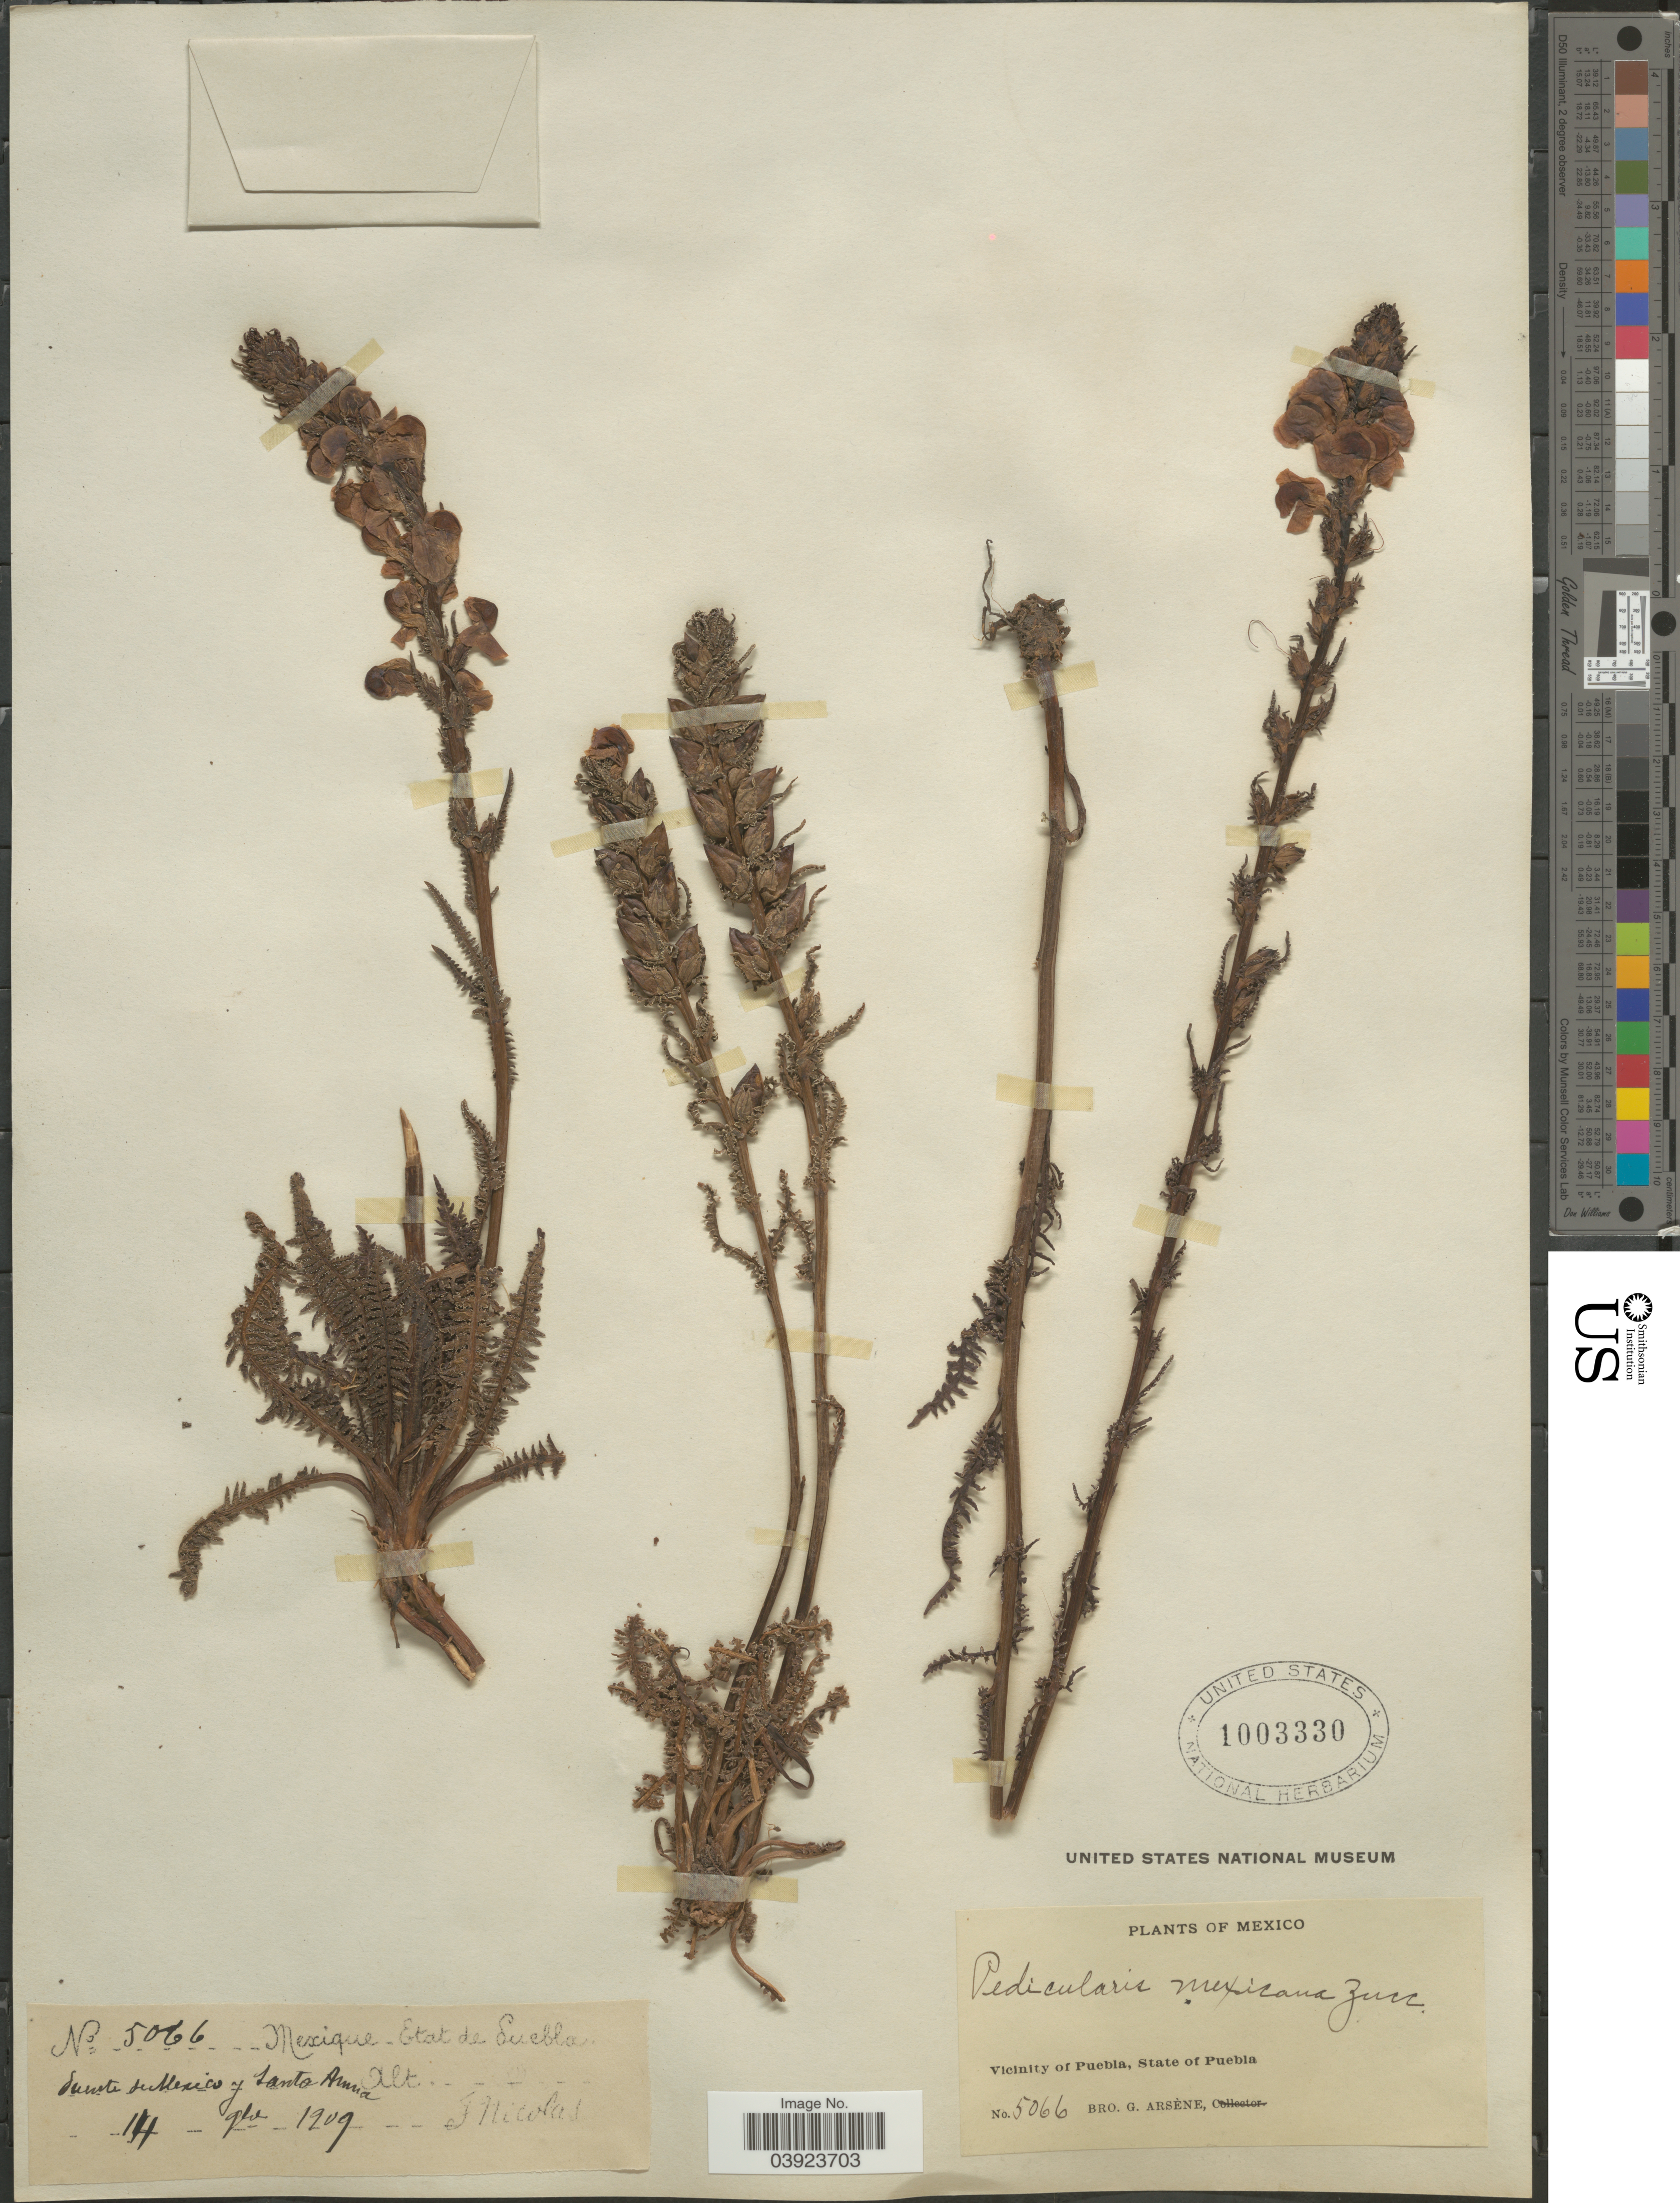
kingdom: Plantae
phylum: Tracheophyta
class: Magnoliopsida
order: Lamiales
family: Orobanchaceae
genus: Pedicularis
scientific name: Pedicularis mexicana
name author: Zucc. ex Bunge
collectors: Bro. G. Arsène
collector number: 5066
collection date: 1909-09-14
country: Mexico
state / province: Puebla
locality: Etat de Puebla. duerte du Mexico y Santa Anna. Vicinity of Puebla.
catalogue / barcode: US 1003330